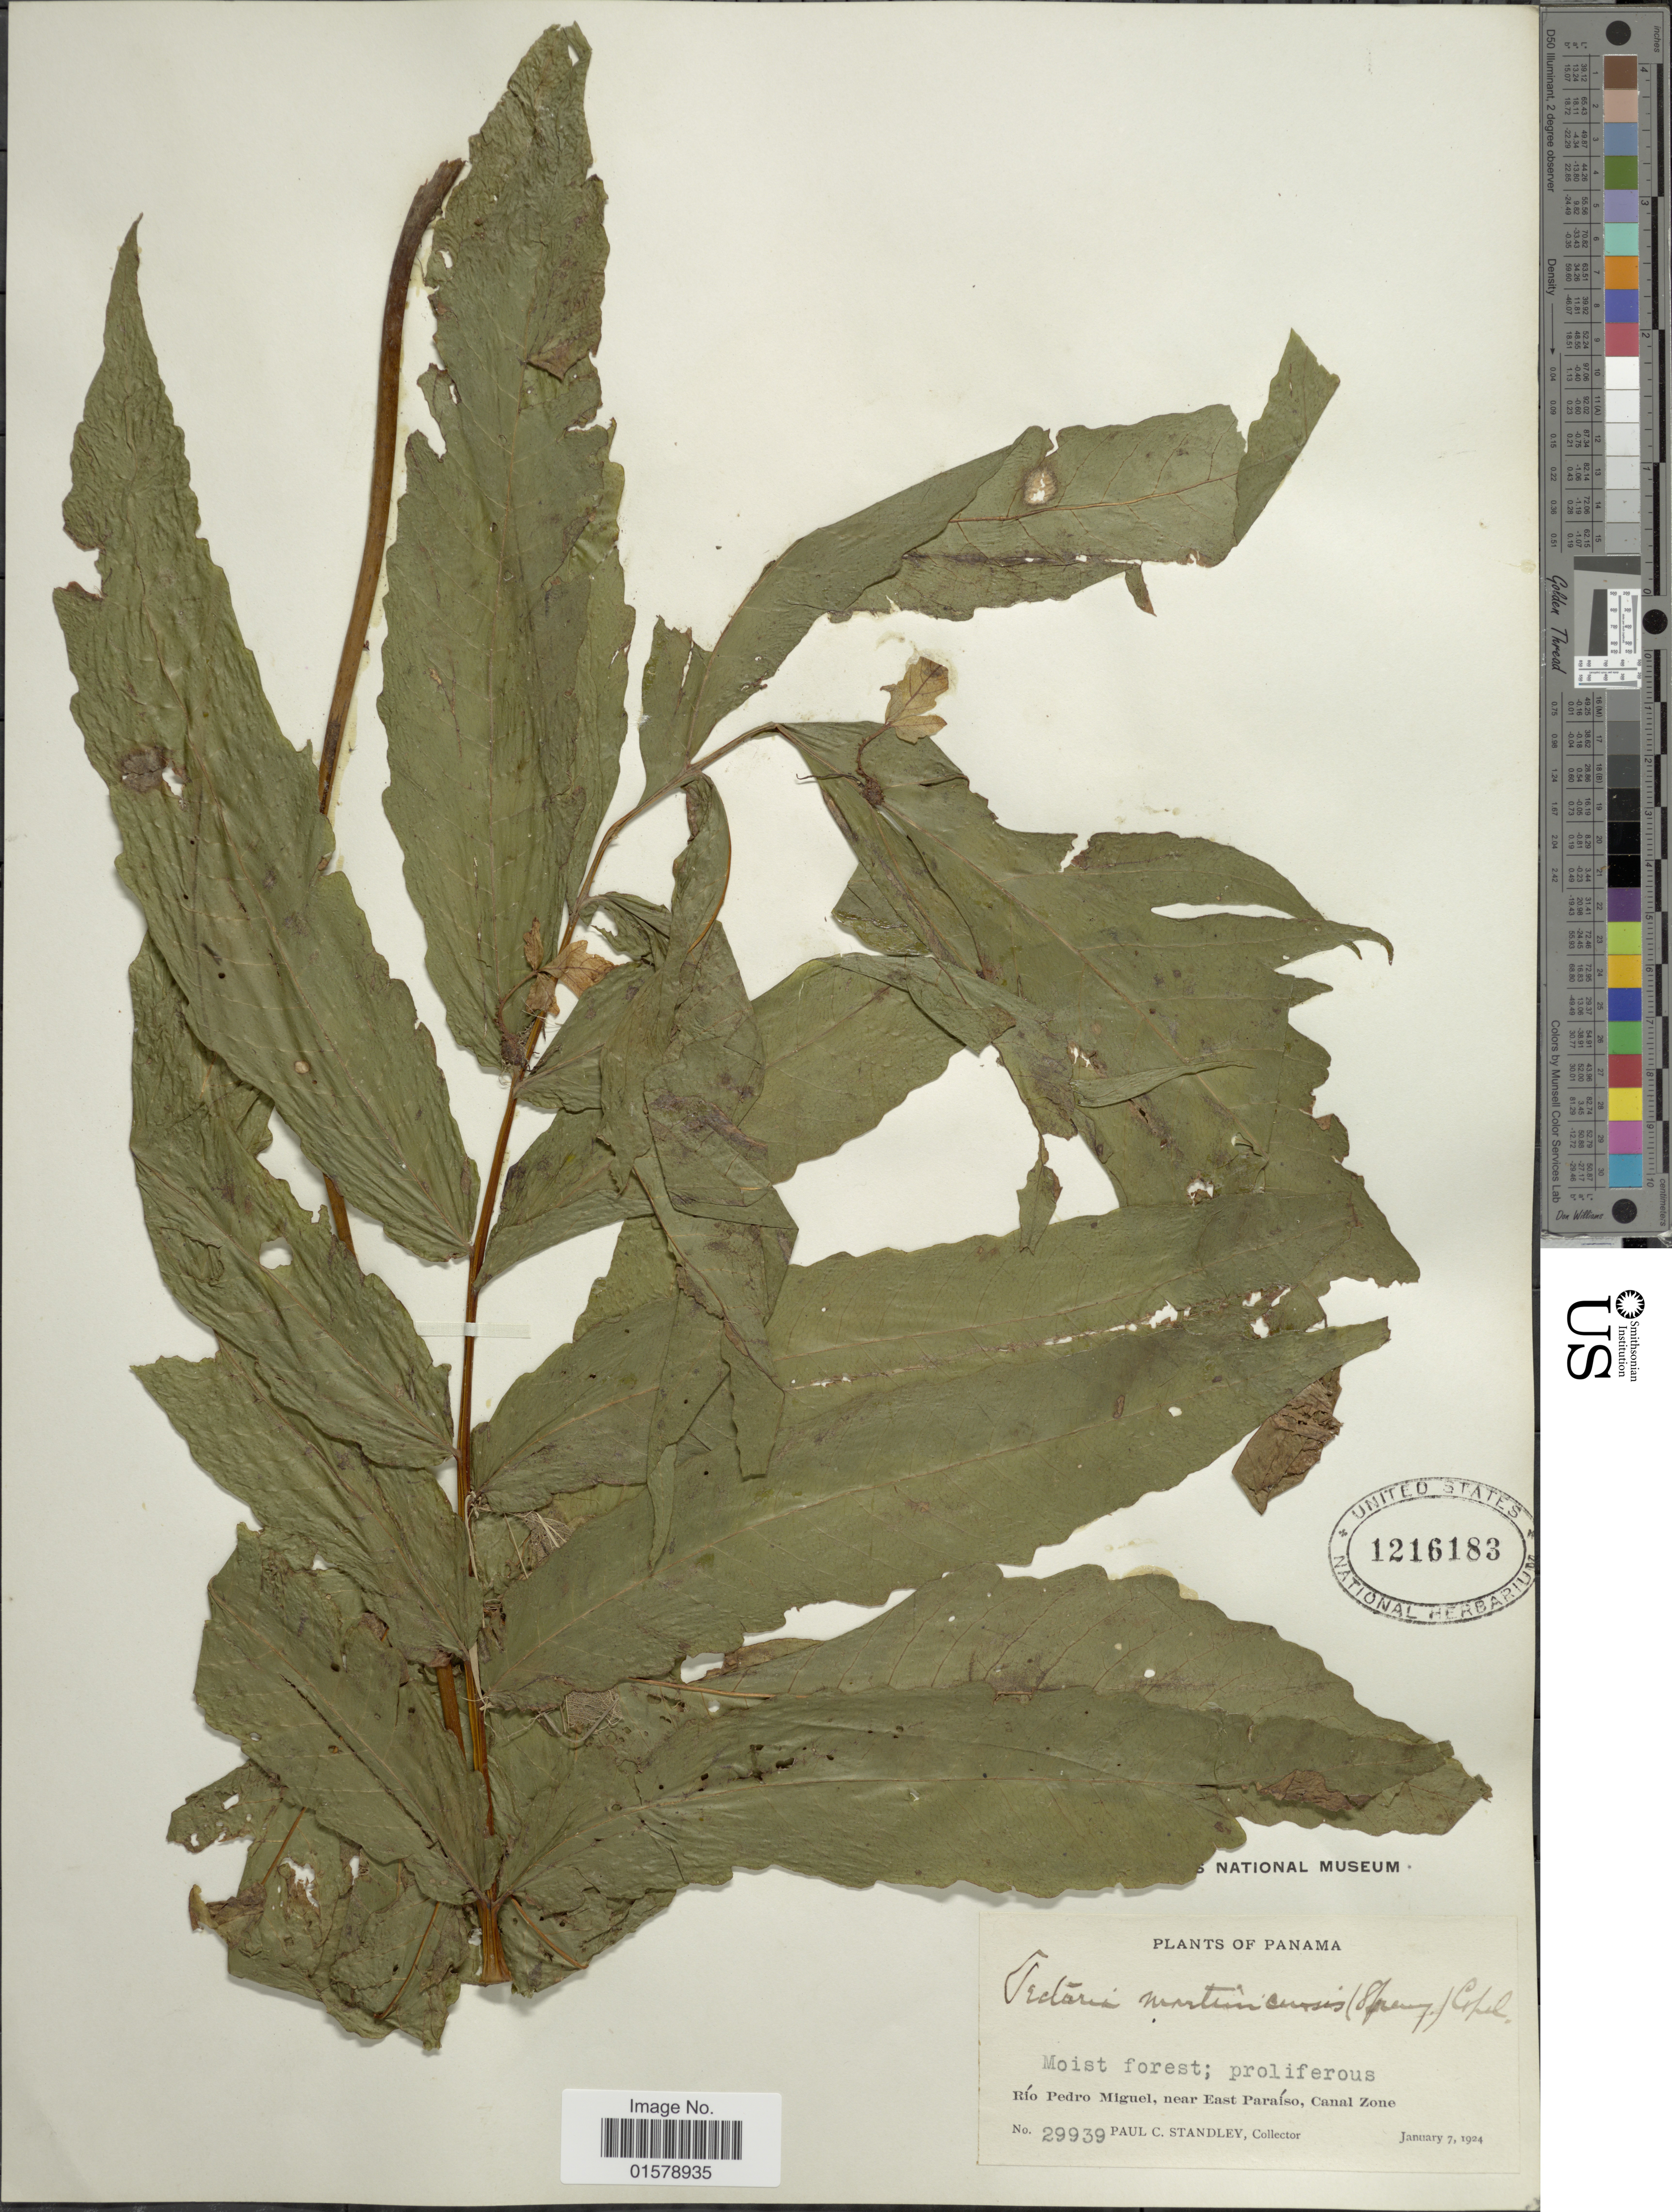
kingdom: Plantae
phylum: Tracheophyta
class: Polypodiopsida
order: Polypodiales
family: Tectariaceae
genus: Tectaria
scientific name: Tectaria vivipara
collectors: P. C. Standley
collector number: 29939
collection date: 1924-01-07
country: Panama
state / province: Colón / Panamá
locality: Rio Pedro Miguel, near East Paraiso, Canal Zone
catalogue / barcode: US 1216183